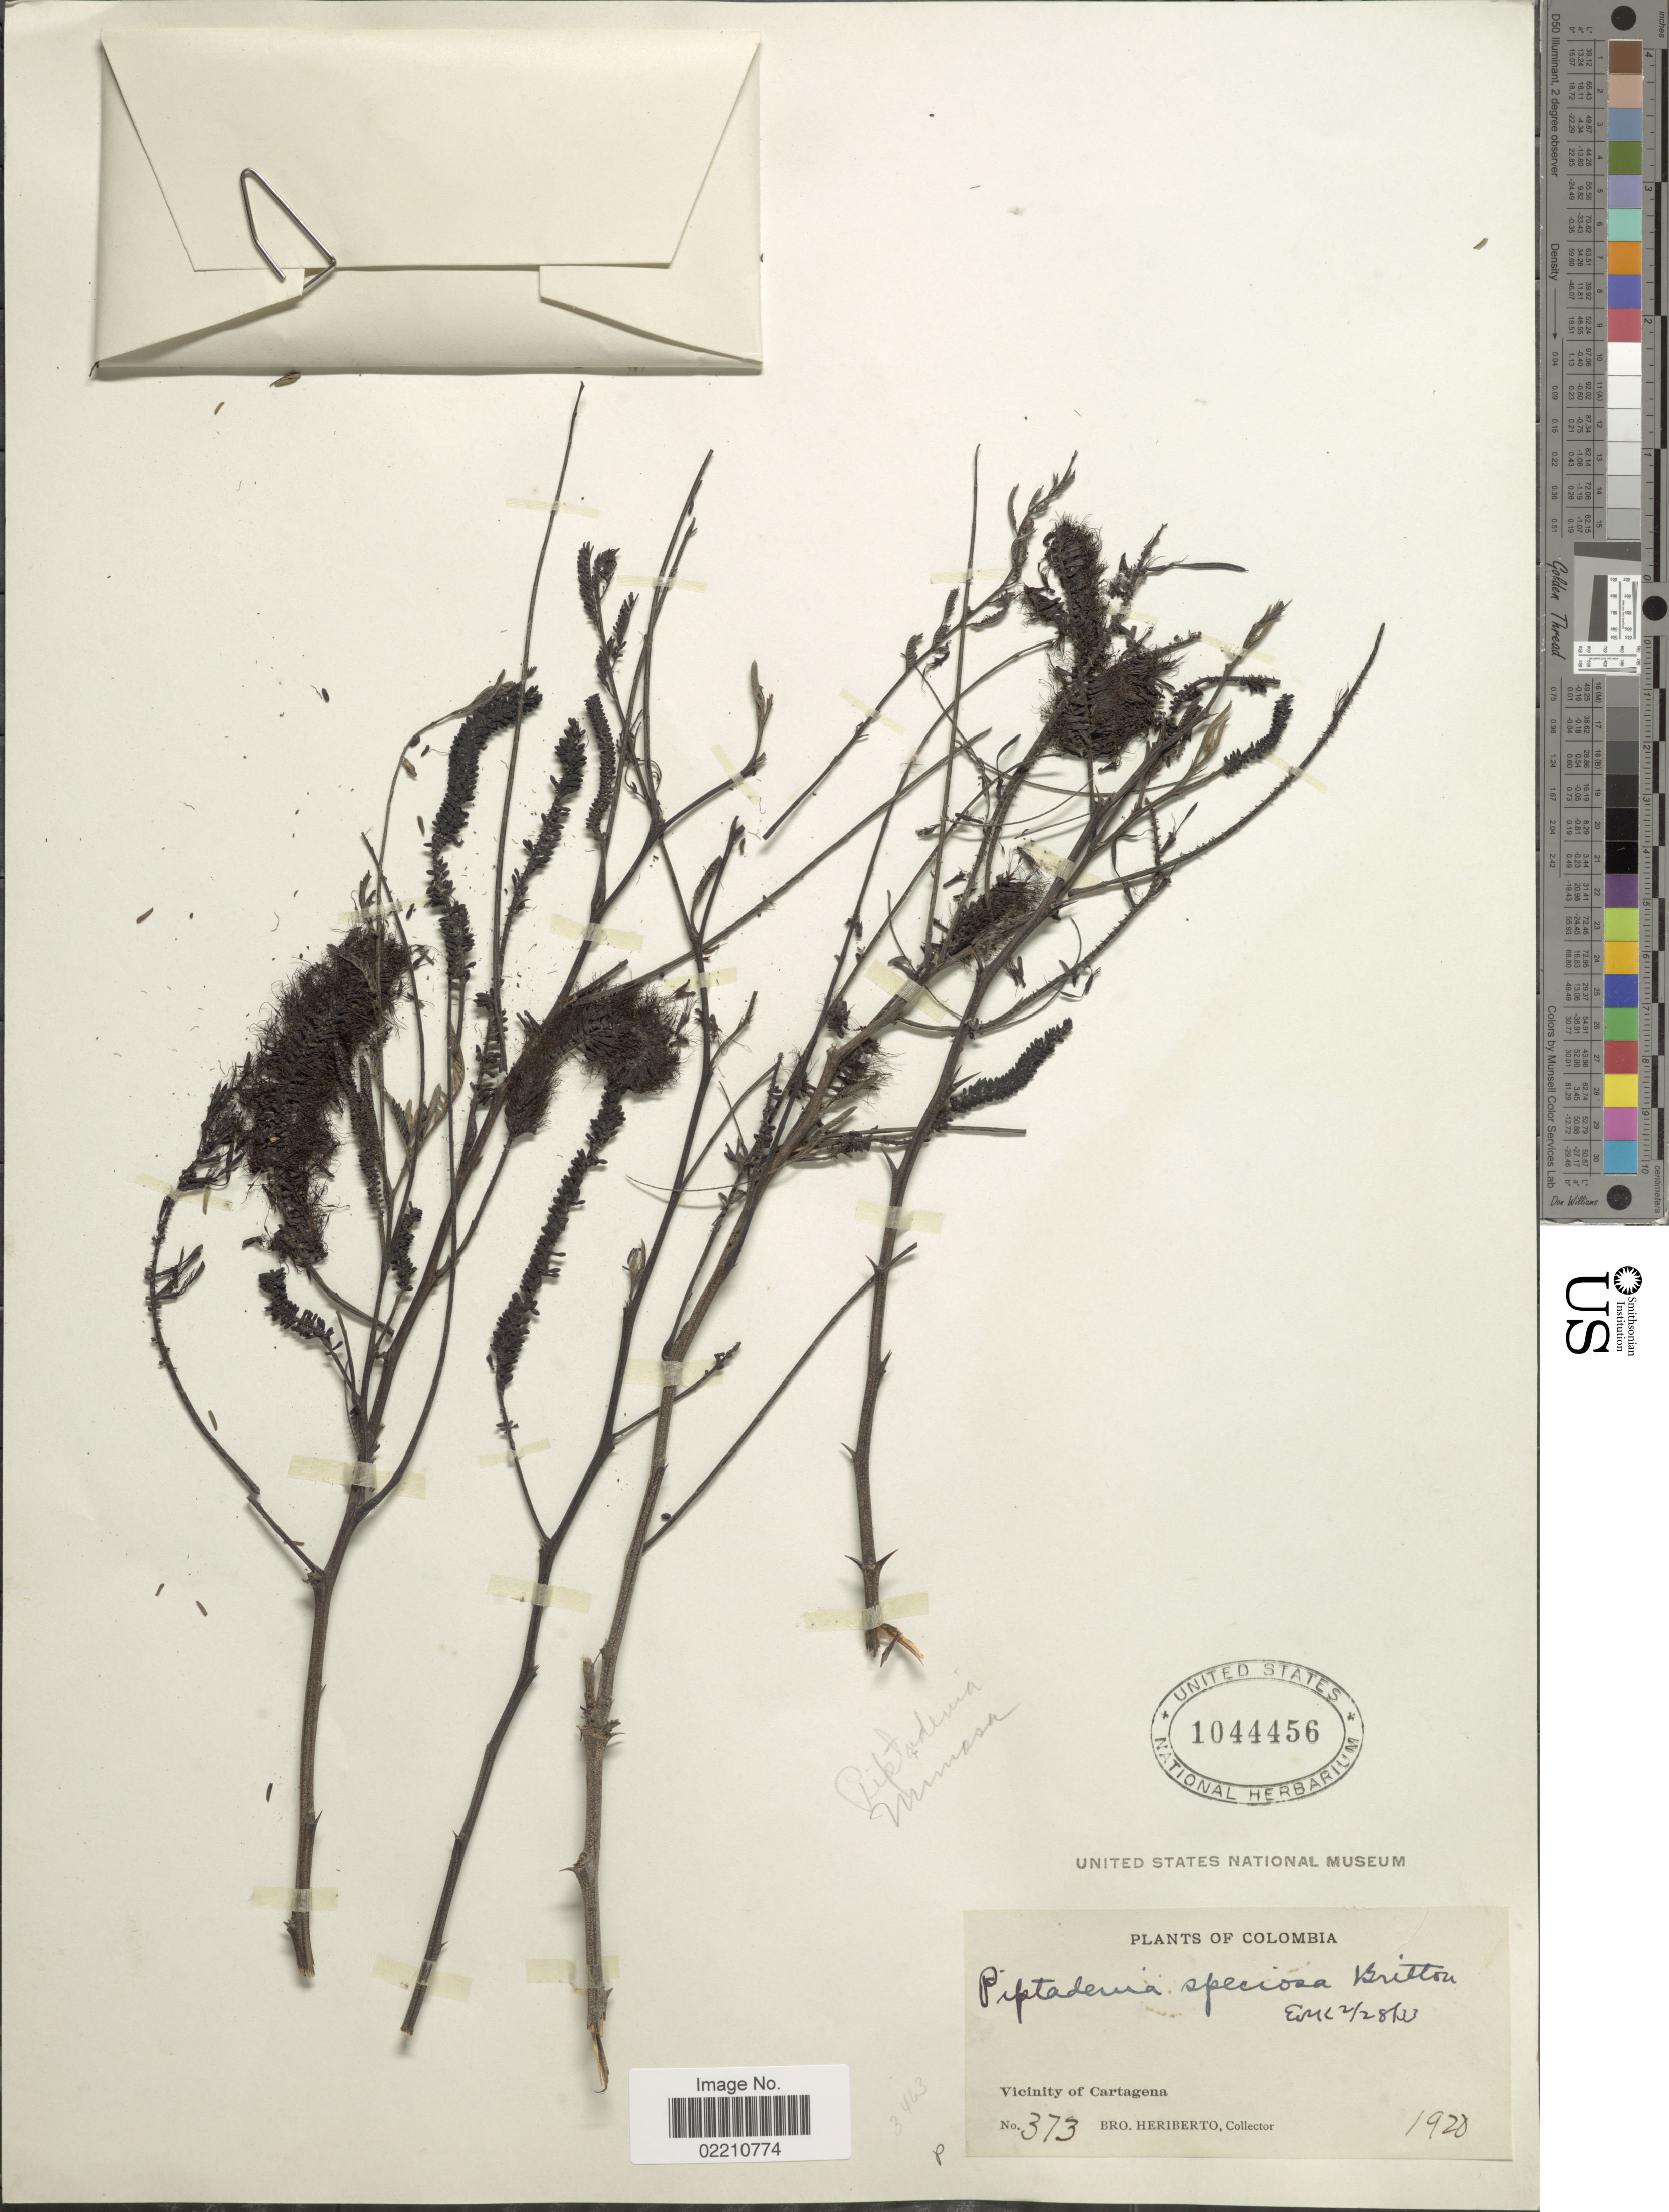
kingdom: Plantae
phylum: Tracheophyta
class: Magnoliopsida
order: Fabales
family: Fabaceae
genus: Lachesiodendron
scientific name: Lachesiodendron viridiflorum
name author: (Kunth) P.G. Ribeiro et al.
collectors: B. Heriberto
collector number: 373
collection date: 1920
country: Colombia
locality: Vicinity of Cartagena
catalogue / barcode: US 1044456